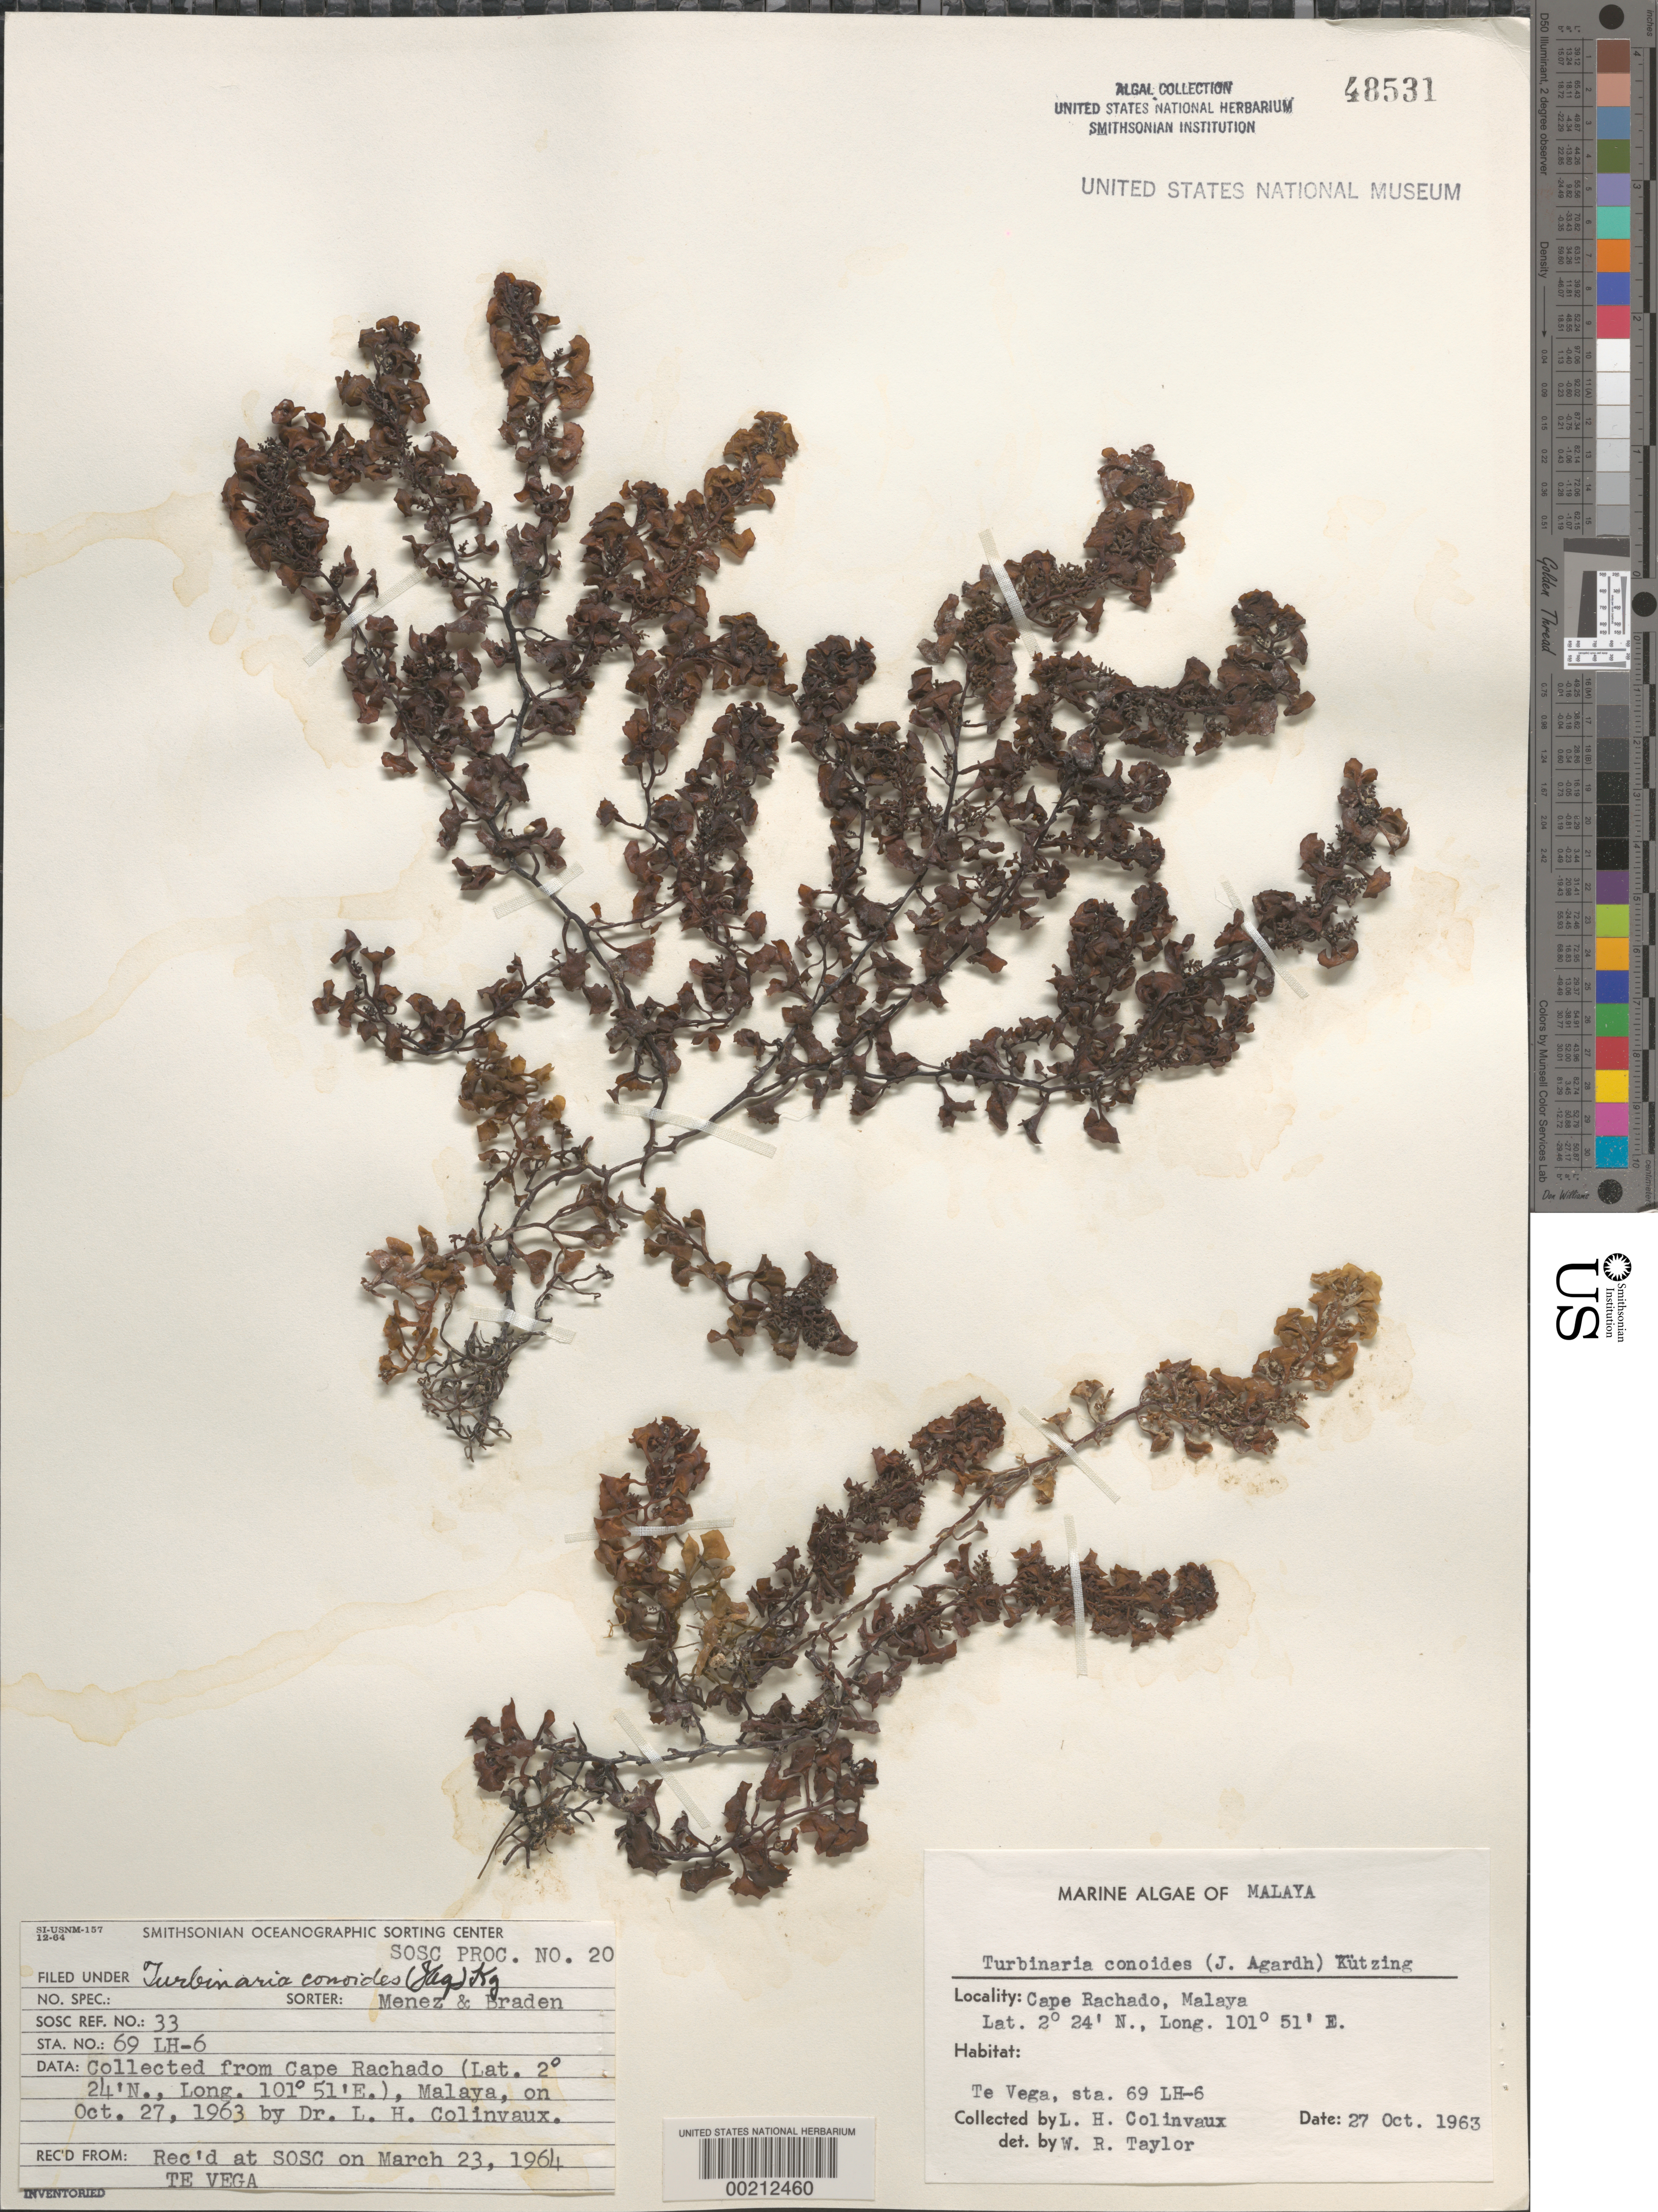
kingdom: Chromista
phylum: Ochrophyta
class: Phaeophyceae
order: Fucales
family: Sargassaceae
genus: Turbinaria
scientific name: Turbinaria conoides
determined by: Taylor, William R.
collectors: L. Hillis-Colinvaux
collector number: Lh-6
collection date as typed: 27 Oct 1963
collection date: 1963-10-27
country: Malaysia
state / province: West Malaysia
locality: Cape rachado, strait of malacca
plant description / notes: Te Vega Cruise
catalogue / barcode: US 48531